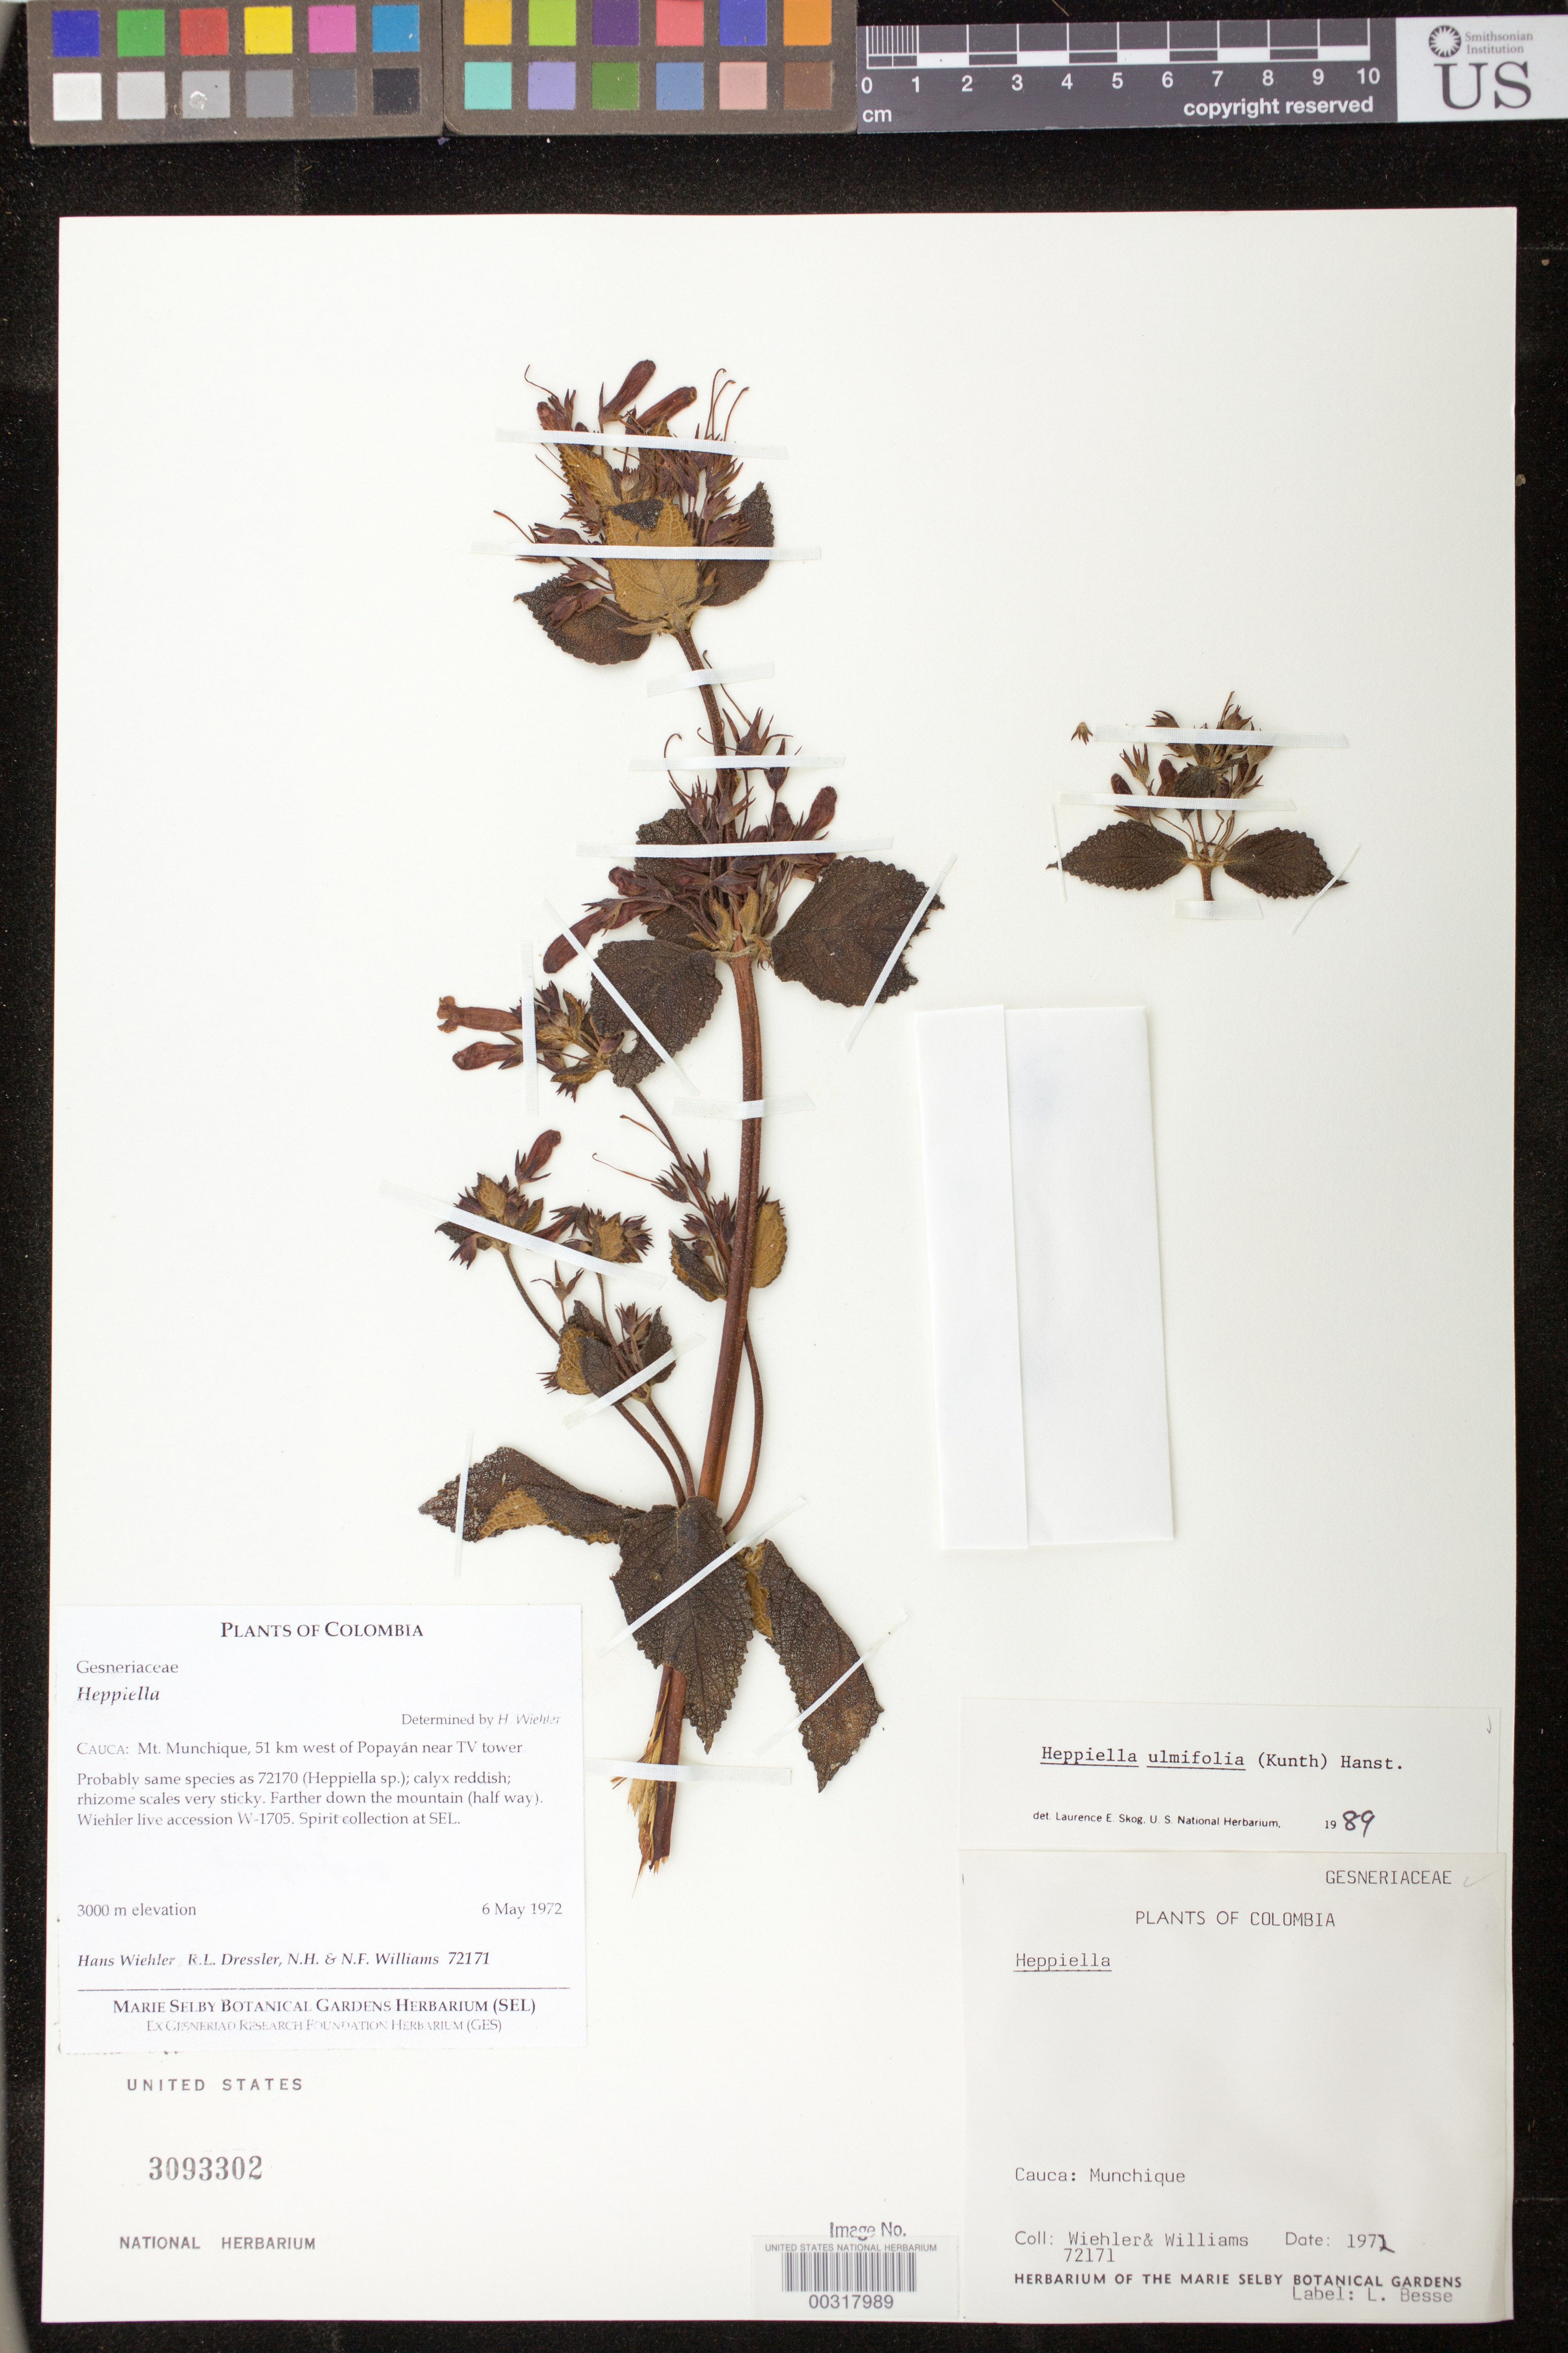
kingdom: Plantae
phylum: Tracheophyta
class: Magnoliopsida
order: Lamiales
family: Gesneriaceae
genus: Heppiella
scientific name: Heppiella ulmifolia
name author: (Kunth) Hanst.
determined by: Skog, Laurence E.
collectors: H. J. Wiehler, R. Dressler, N. H. Williams & N. Williams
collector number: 72171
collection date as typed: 06 May 1972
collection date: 1972-05-06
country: Colombia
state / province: Cauca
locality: Cauca: Mt. Munchique, 51 km west of Popayán near TV tower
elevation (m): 3000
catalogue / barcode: US 3093302